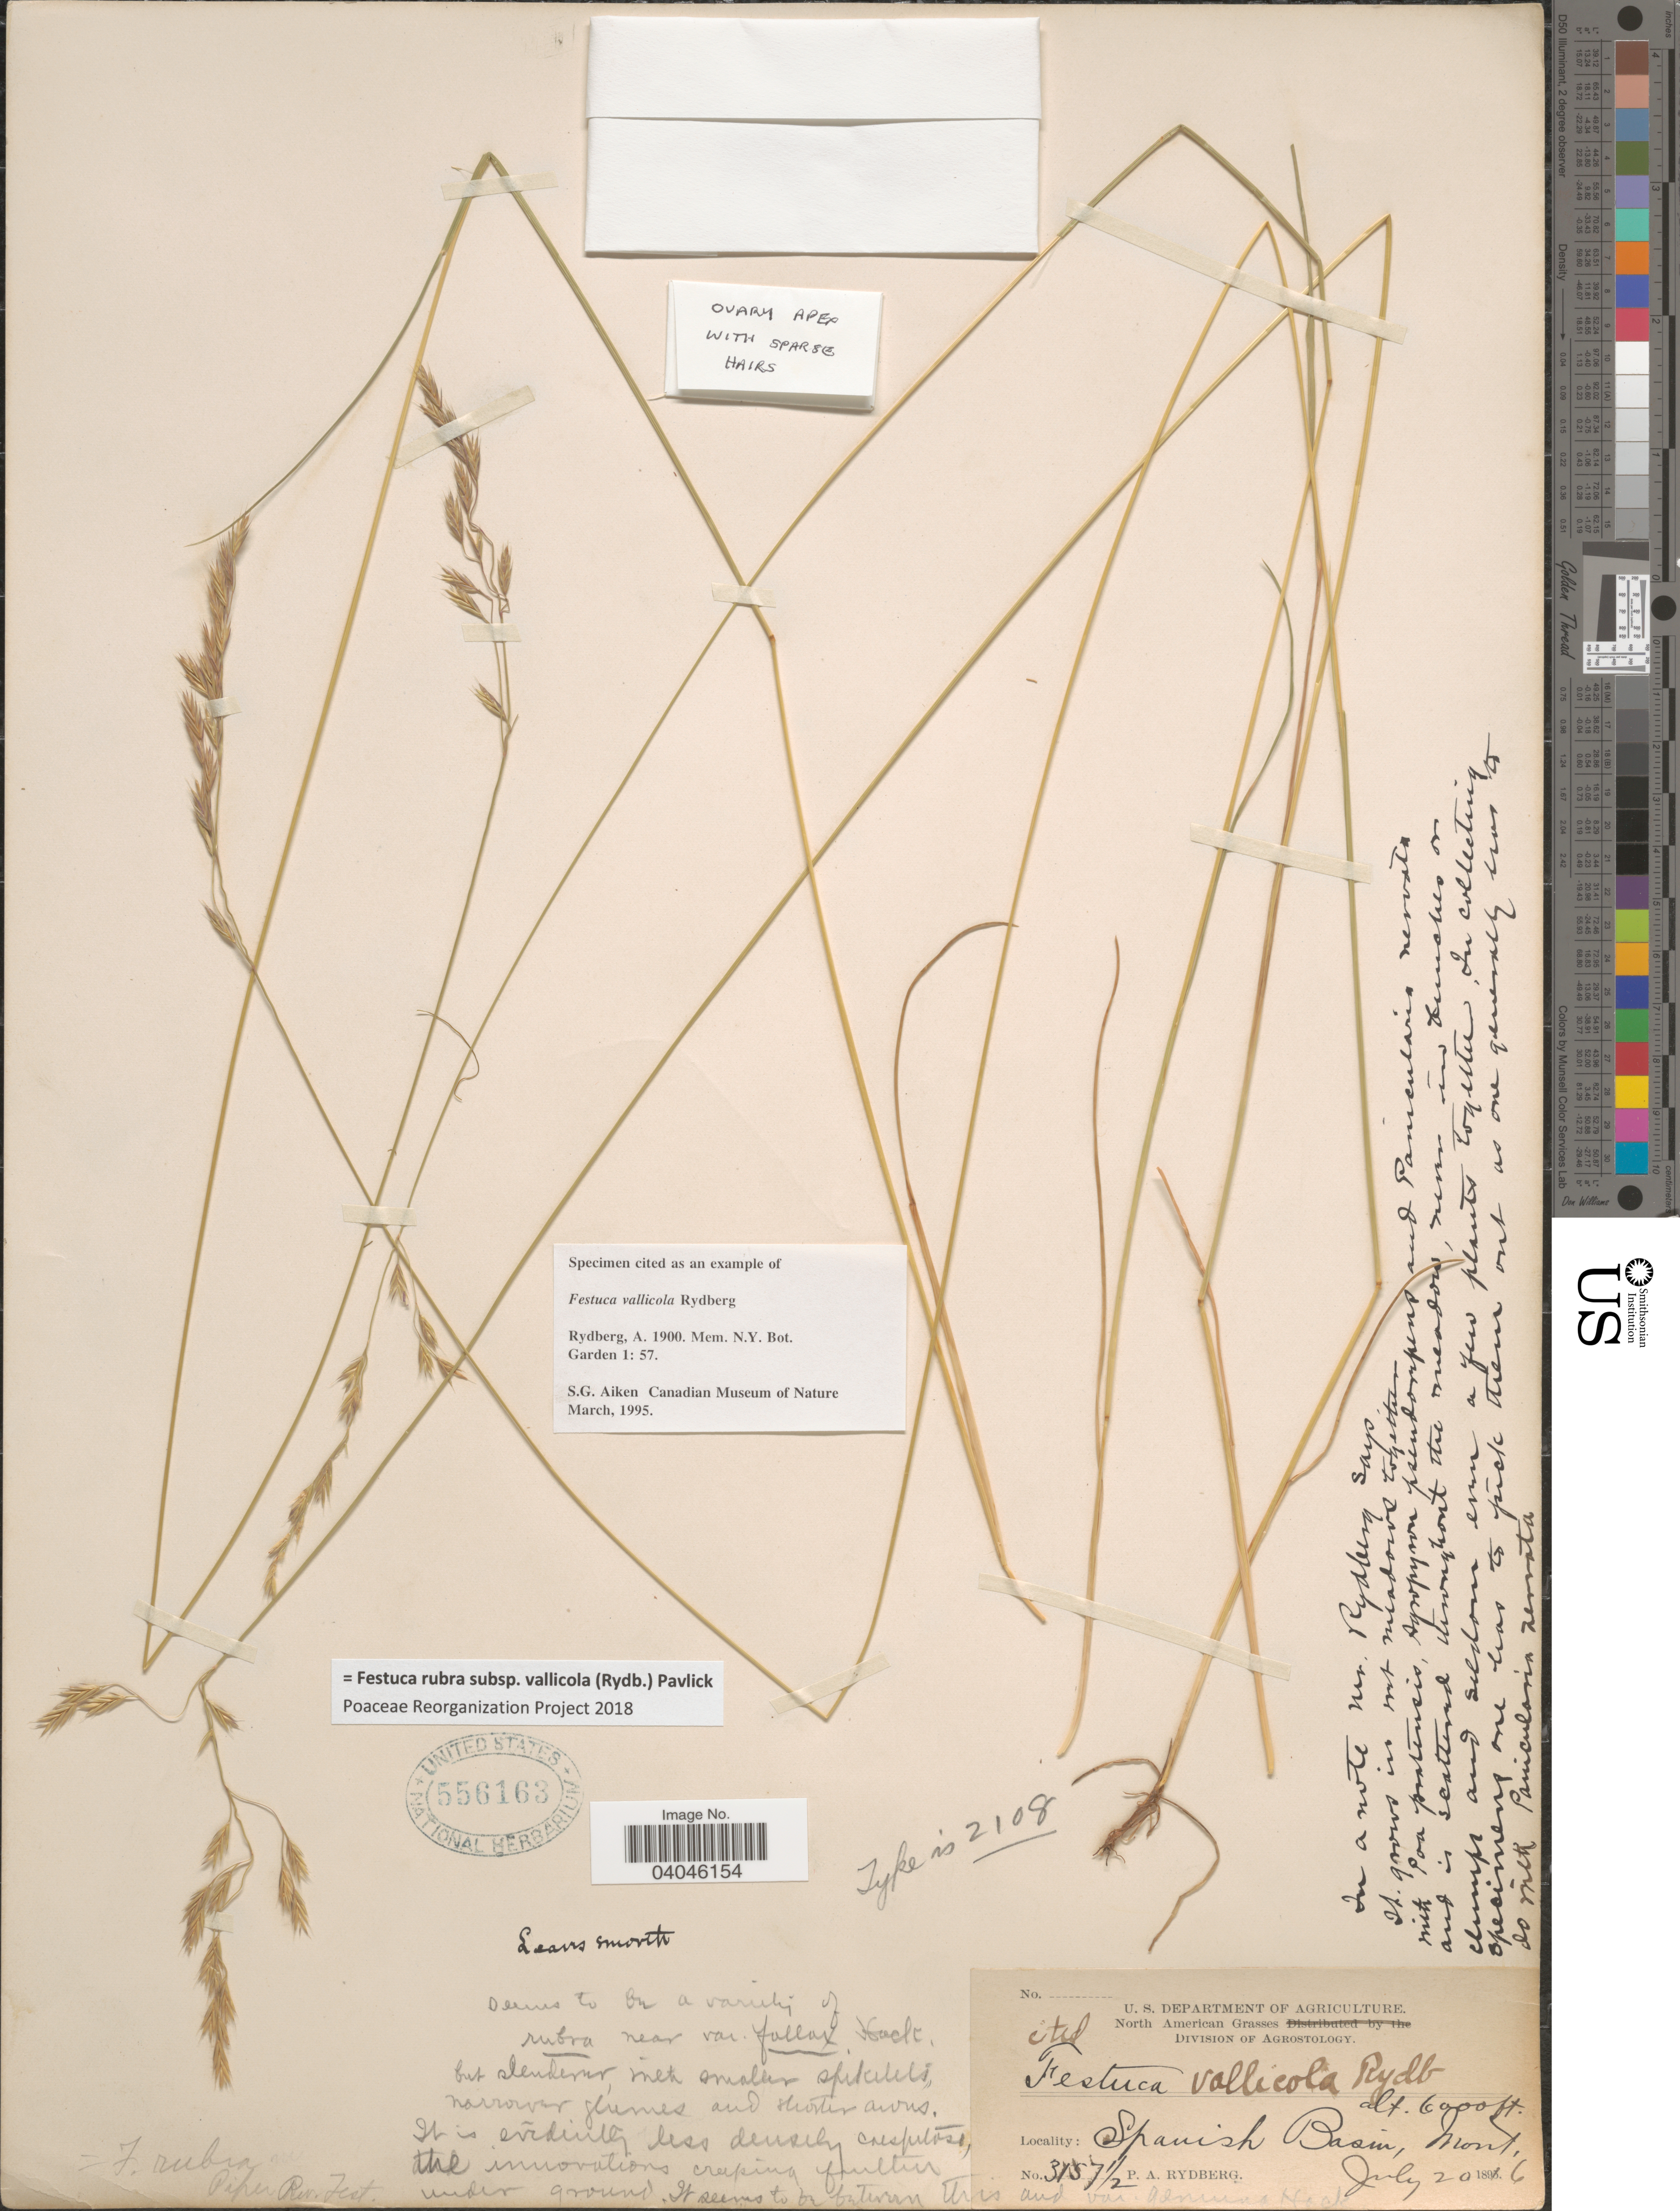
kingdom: Plantae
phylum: Tracheophyta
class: Liliopsida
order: Poales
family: Poaceae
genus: Festuca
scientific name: Festuca vallicola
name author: Rydb.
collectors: P. A. Rydberg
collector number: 3157½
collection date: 1816-07-20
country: United States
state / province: Montana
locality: Spanish Basin.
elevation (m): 1829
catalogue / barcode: US 556163